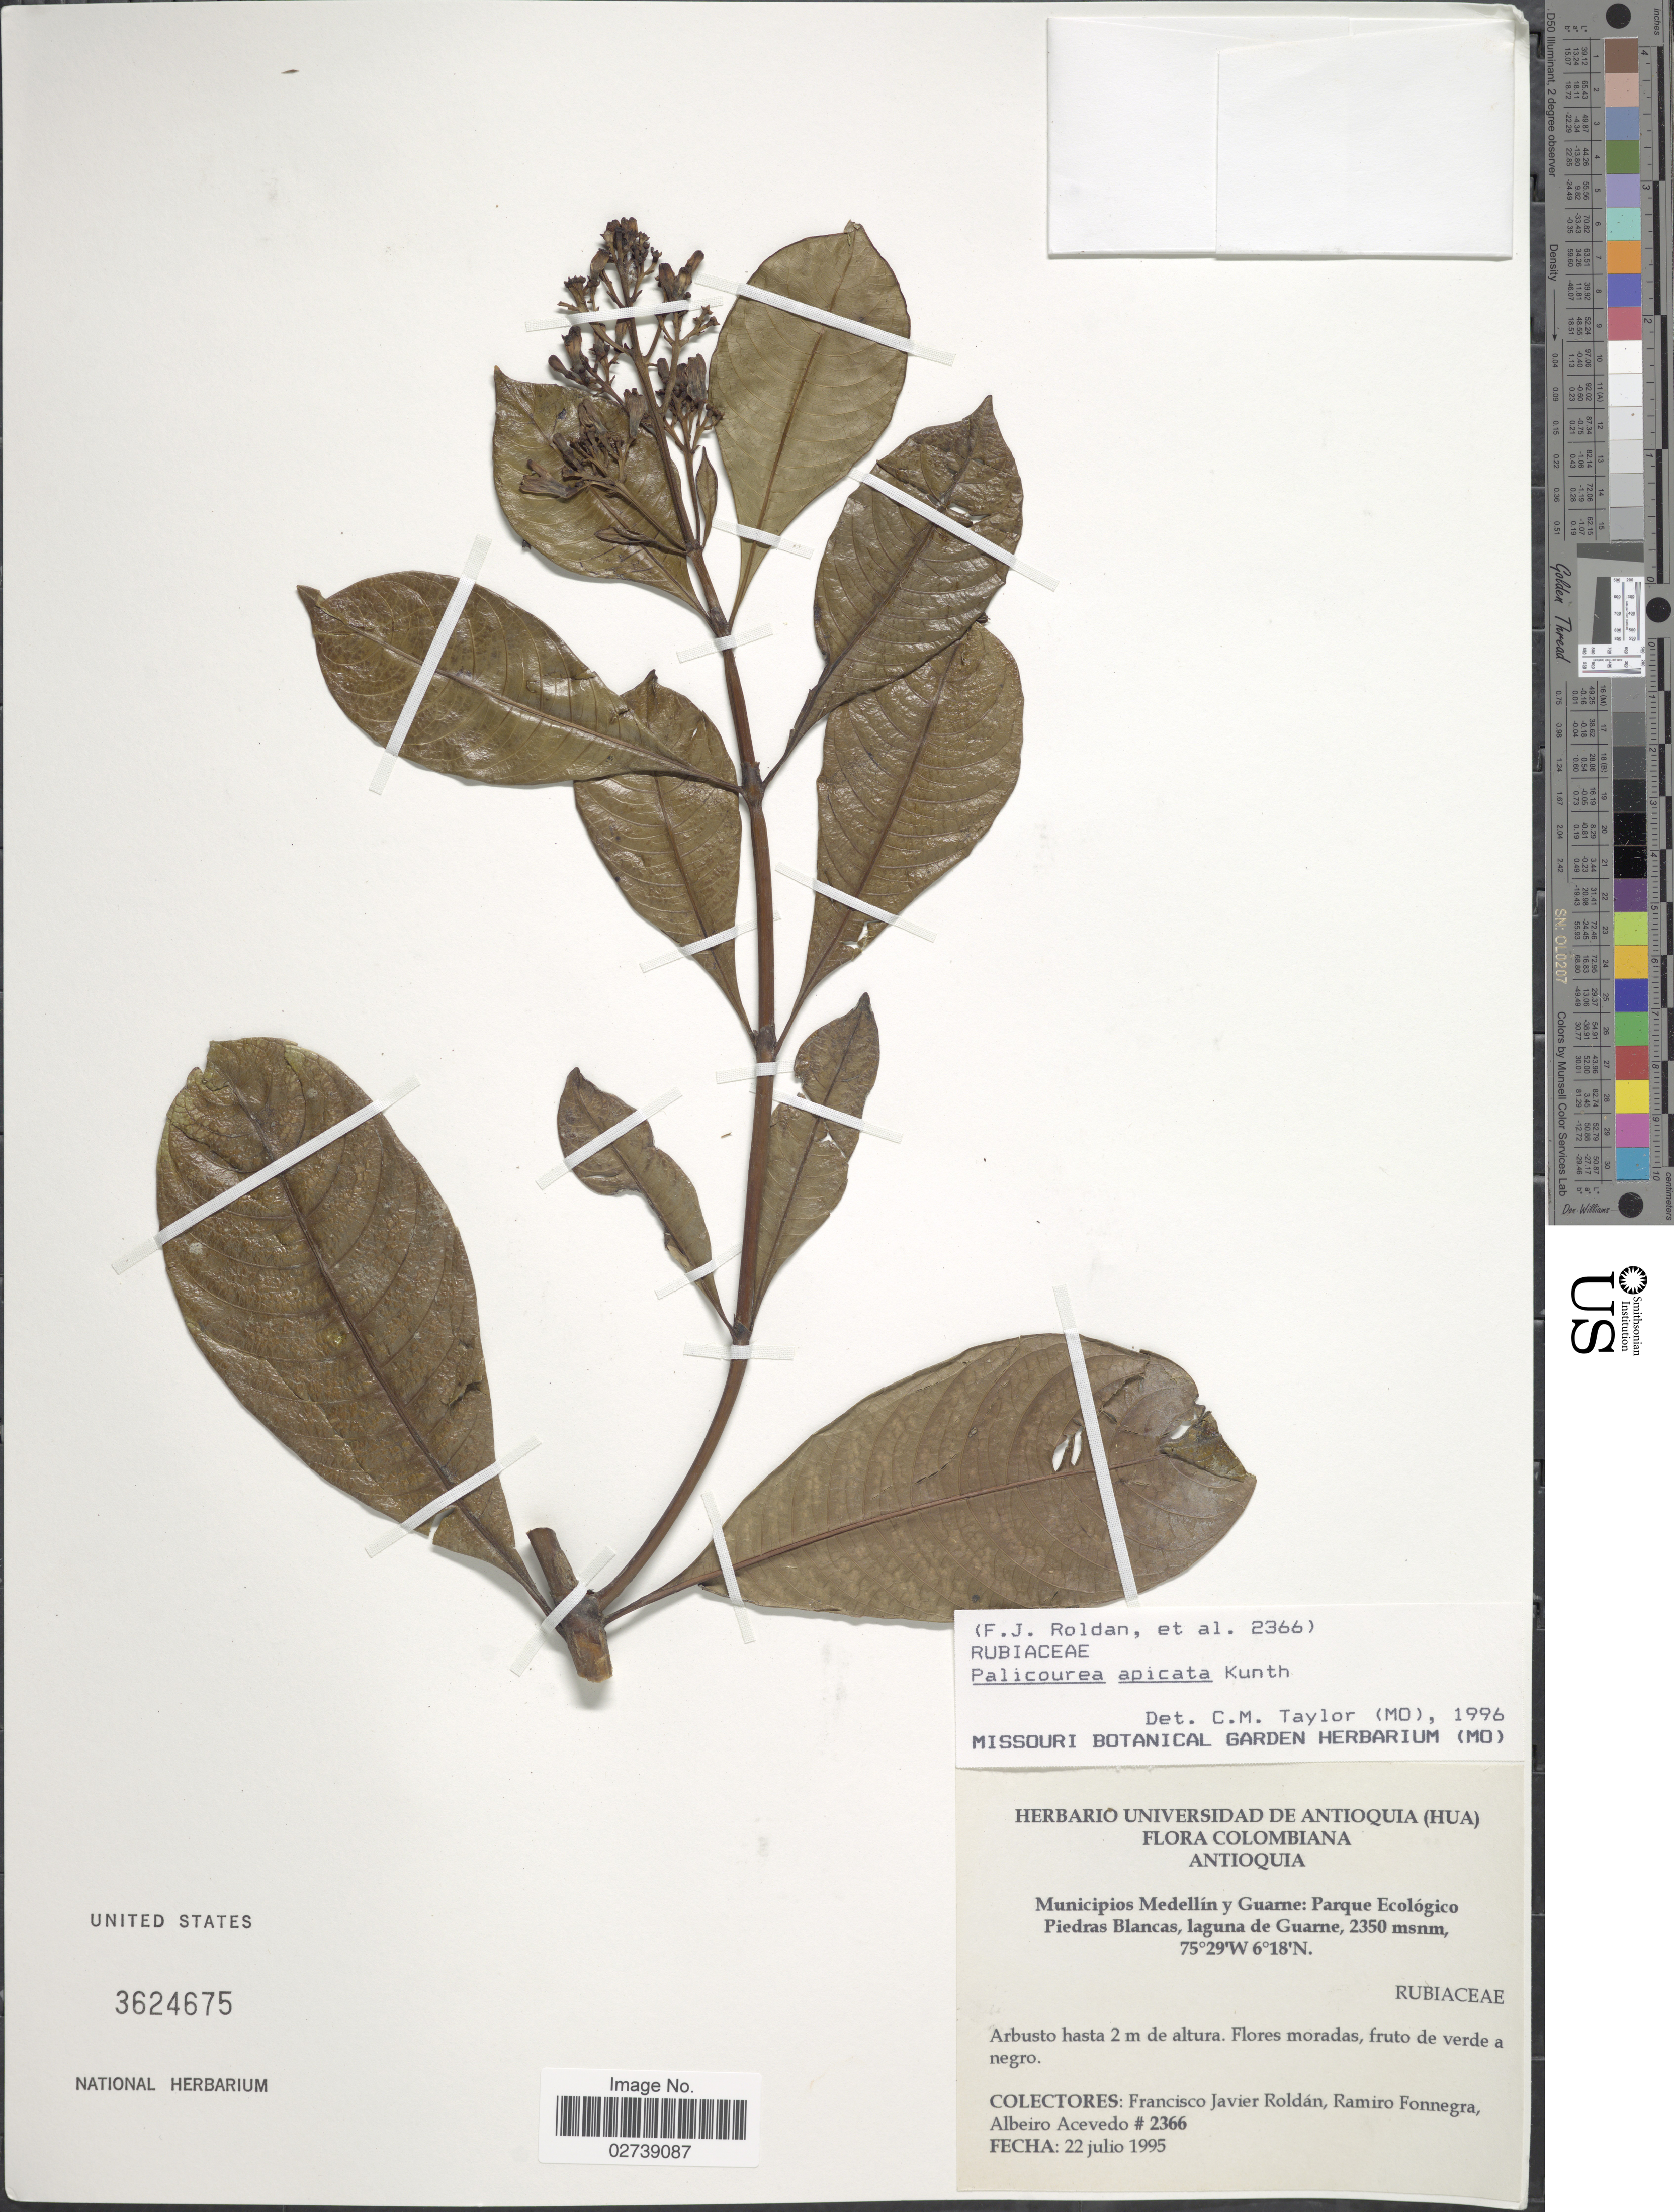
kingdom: Plantae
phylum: Tracheophyta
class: Magnoliopsida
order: Gentianales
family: Rubiaceae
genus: Palicourea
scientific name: Palicourea apicata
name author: Kunth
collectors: F. J. Roldán, R. Fonnegra & A. Acevedo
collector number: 2366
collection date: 1995-07-22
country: Colombia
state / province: Antioquia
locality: Municipios Medellin y Guarne: Parque Ecologico Piedras Blancas, laguna de Guarne.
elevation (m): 2350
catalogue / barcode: US 3624675